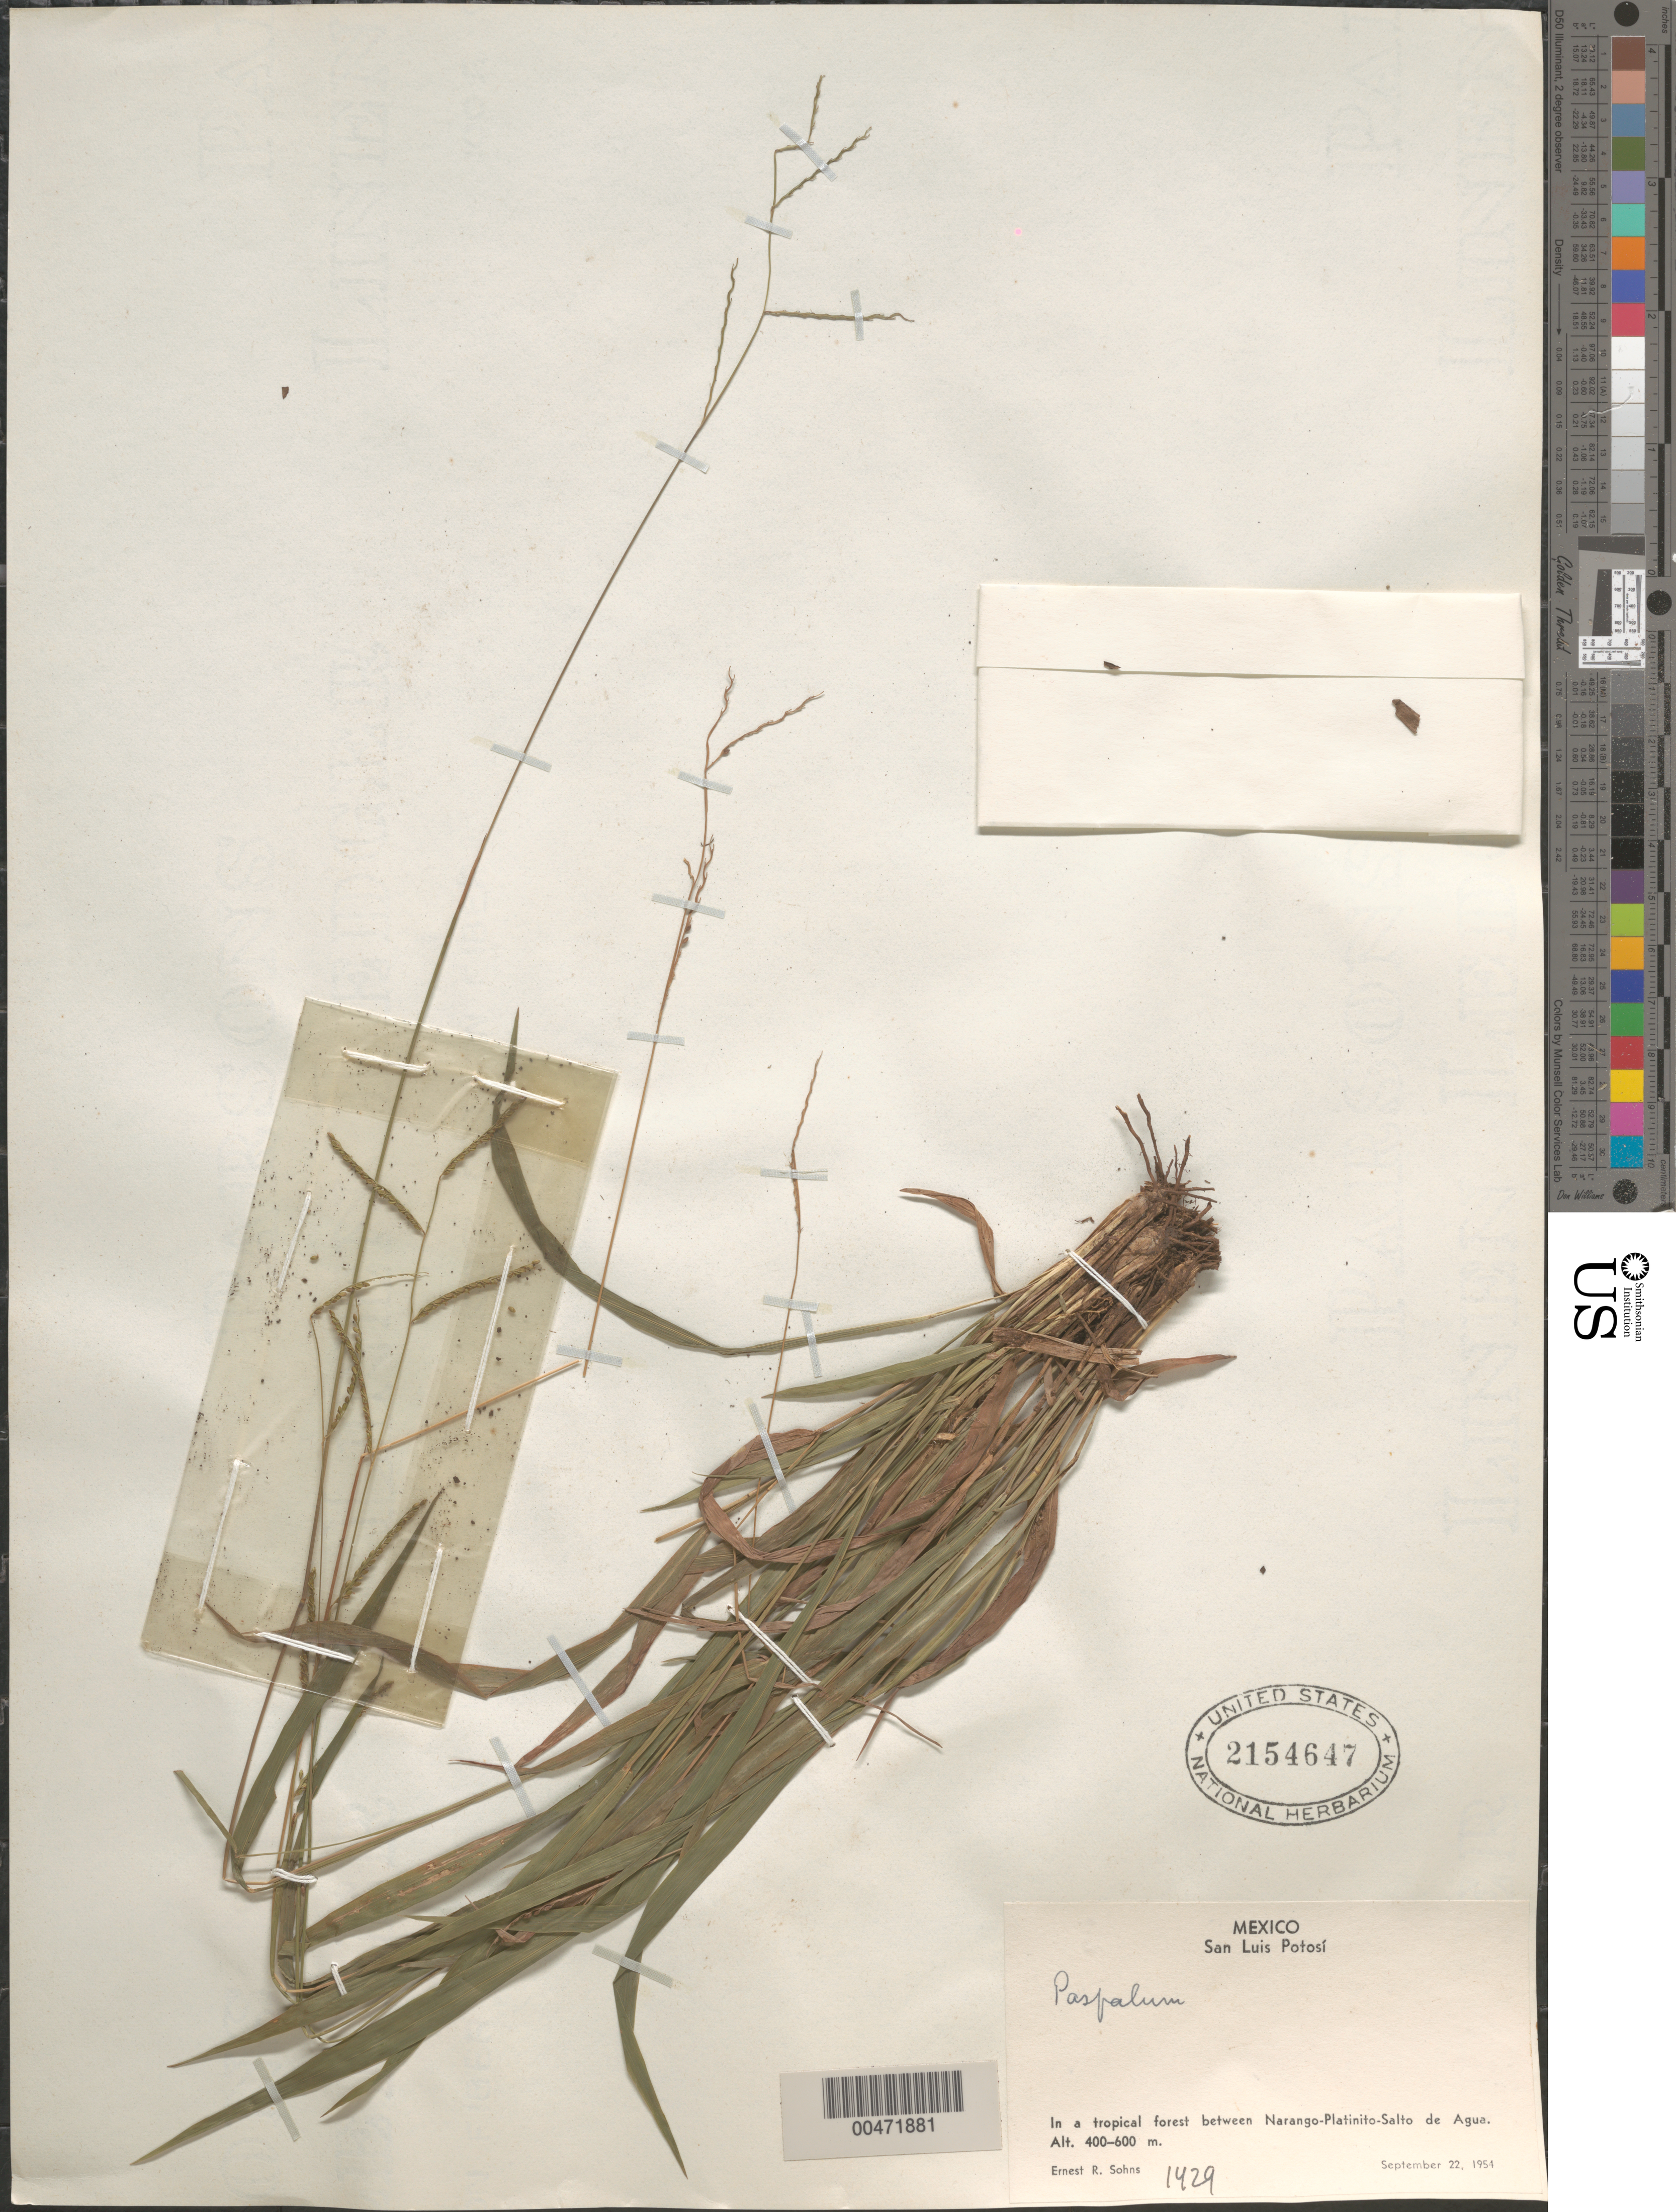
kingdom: Plantae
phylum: Tracheophyta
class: Liliopsida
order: Poales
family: Poaceae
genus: Paspalum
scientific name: Paspalum sp.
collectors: E. R. Sohns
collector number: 1429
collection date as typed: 22 Sep 1954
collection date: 1954-09-22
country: Mexico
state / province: San Luis Potosi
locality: Between Narango-Platinito-Salto de Agua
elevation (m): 400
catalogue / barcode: US 2154647